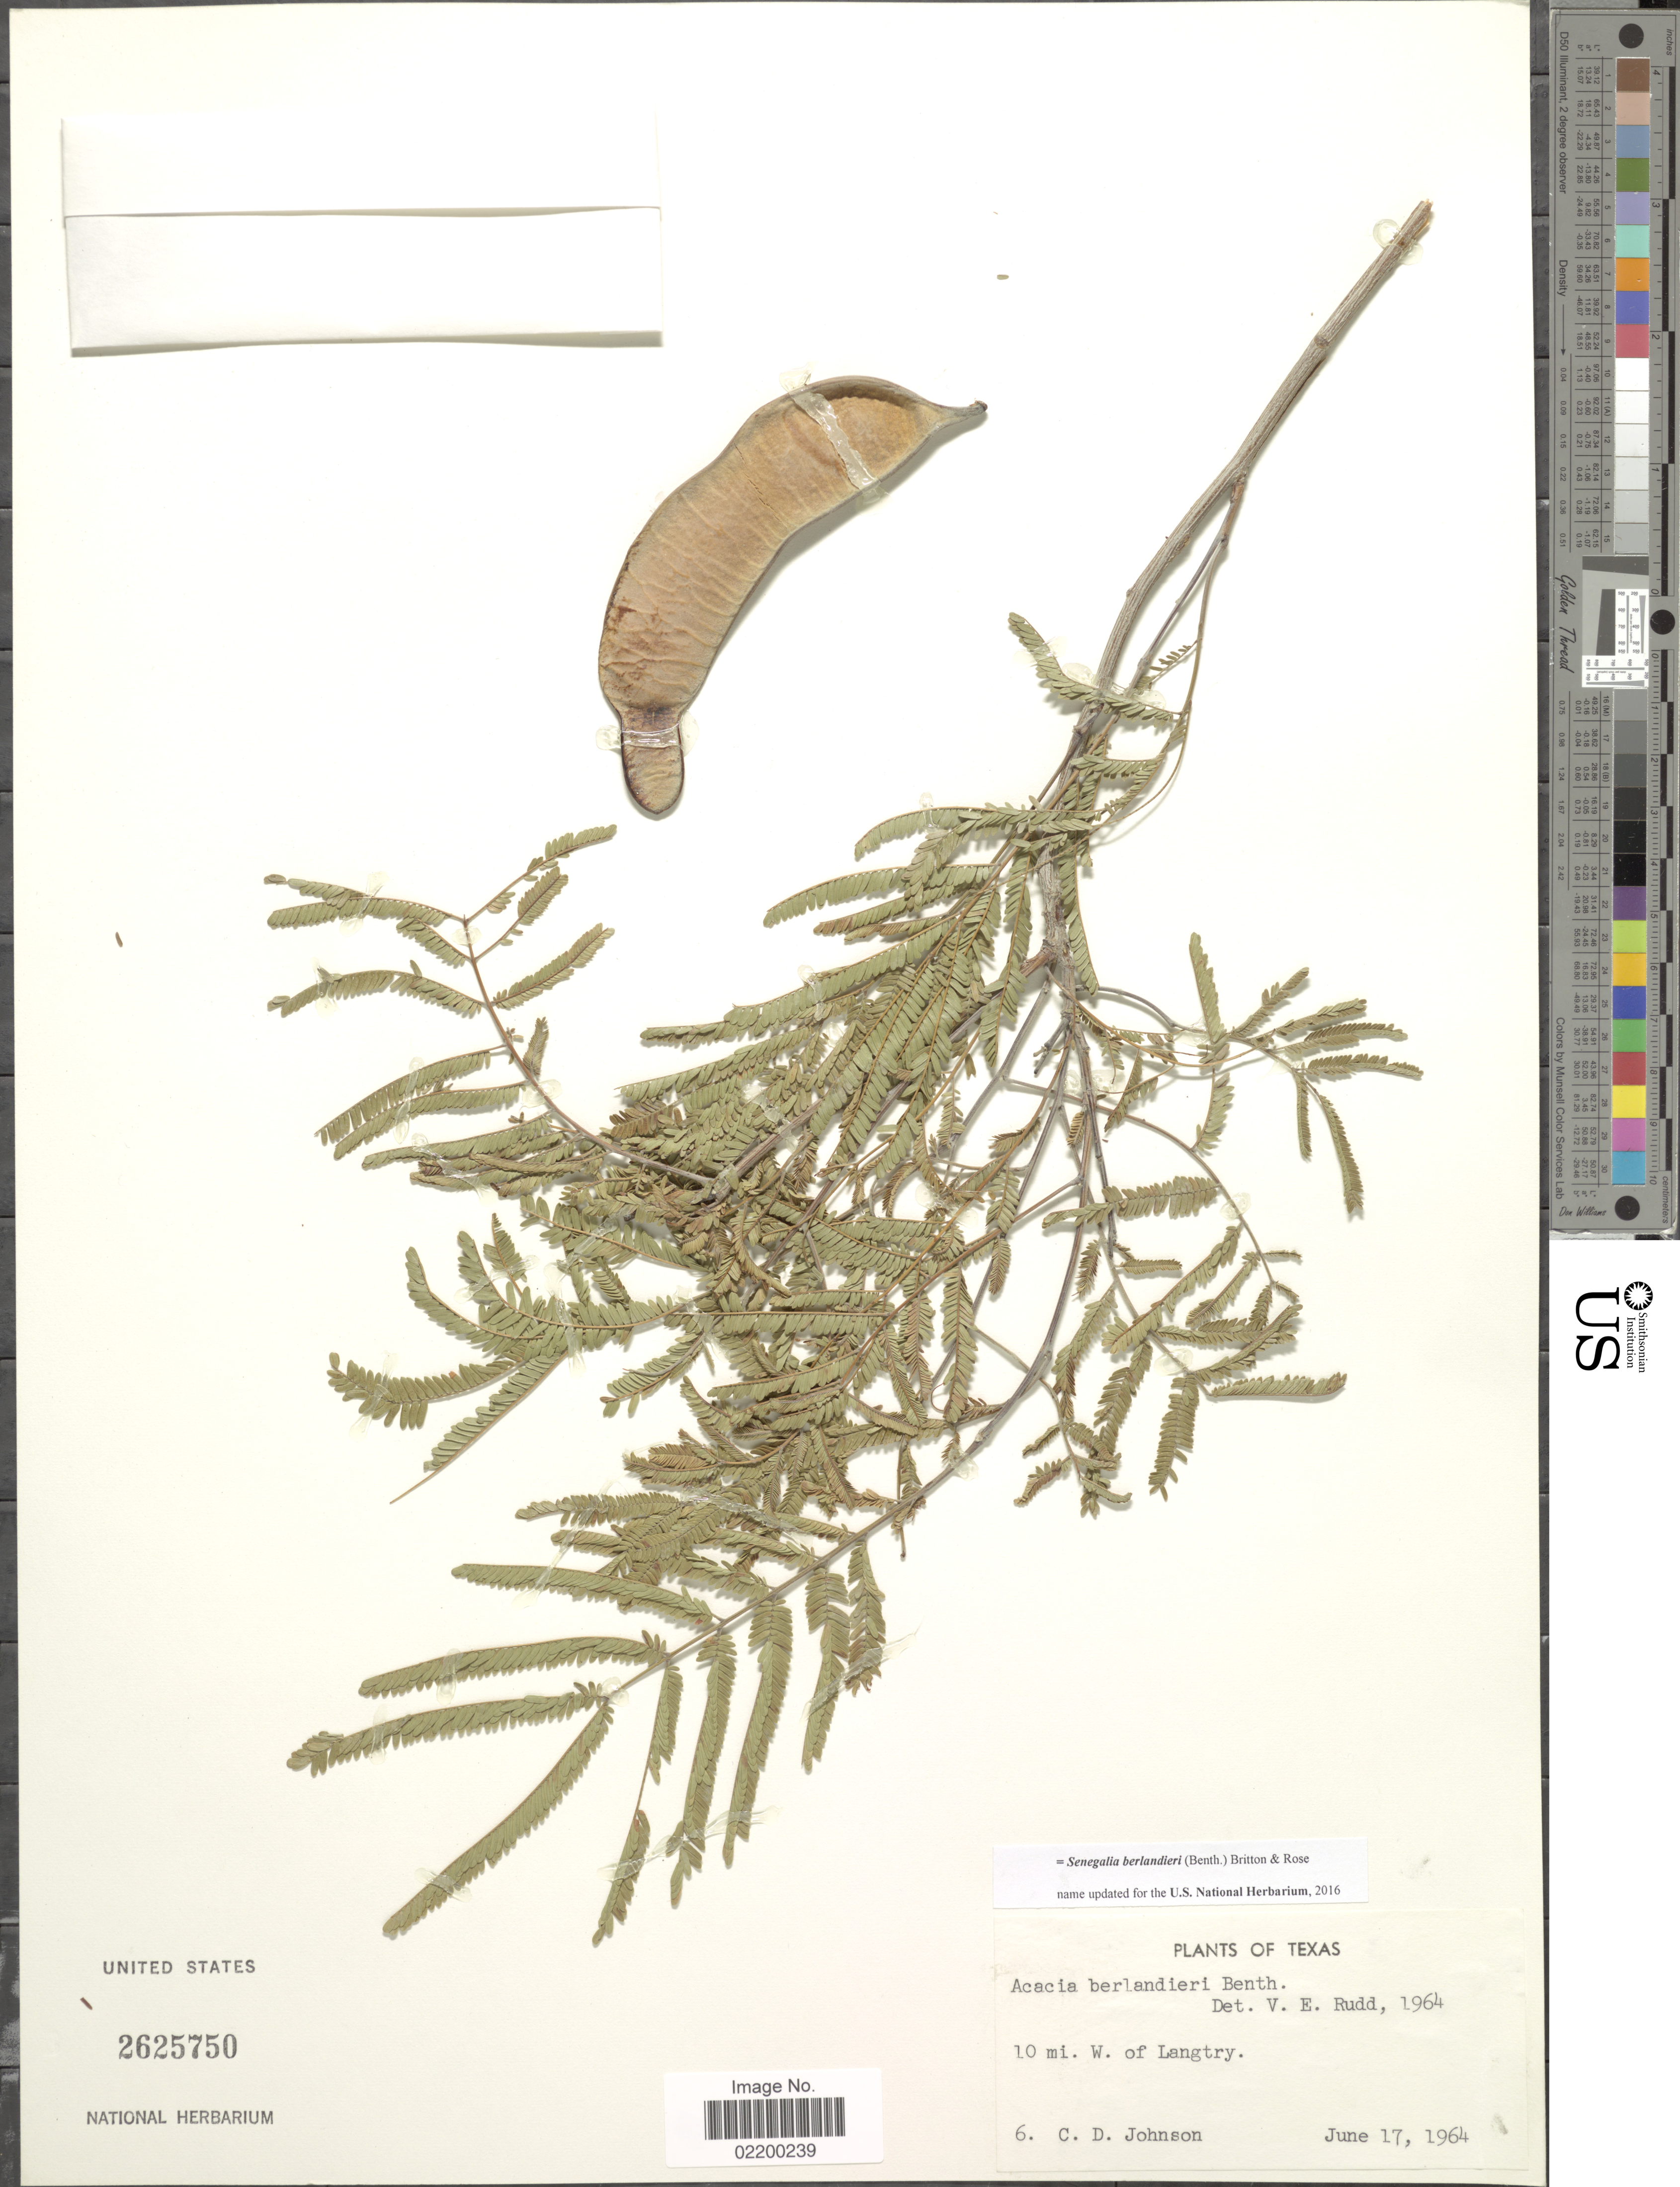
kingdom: Plantae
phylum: Tracheophyta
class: Magnoliopsida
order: Fabales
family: Fabaceae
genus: Senegalia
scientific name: Senegalia berlandieri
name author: (Benth.) Britton & Rose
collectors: C. D. Johnson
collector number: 6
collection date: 1964-06-17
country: United States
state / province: Texas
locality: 10 mi. W. of Langtry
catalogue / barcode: US 2625750